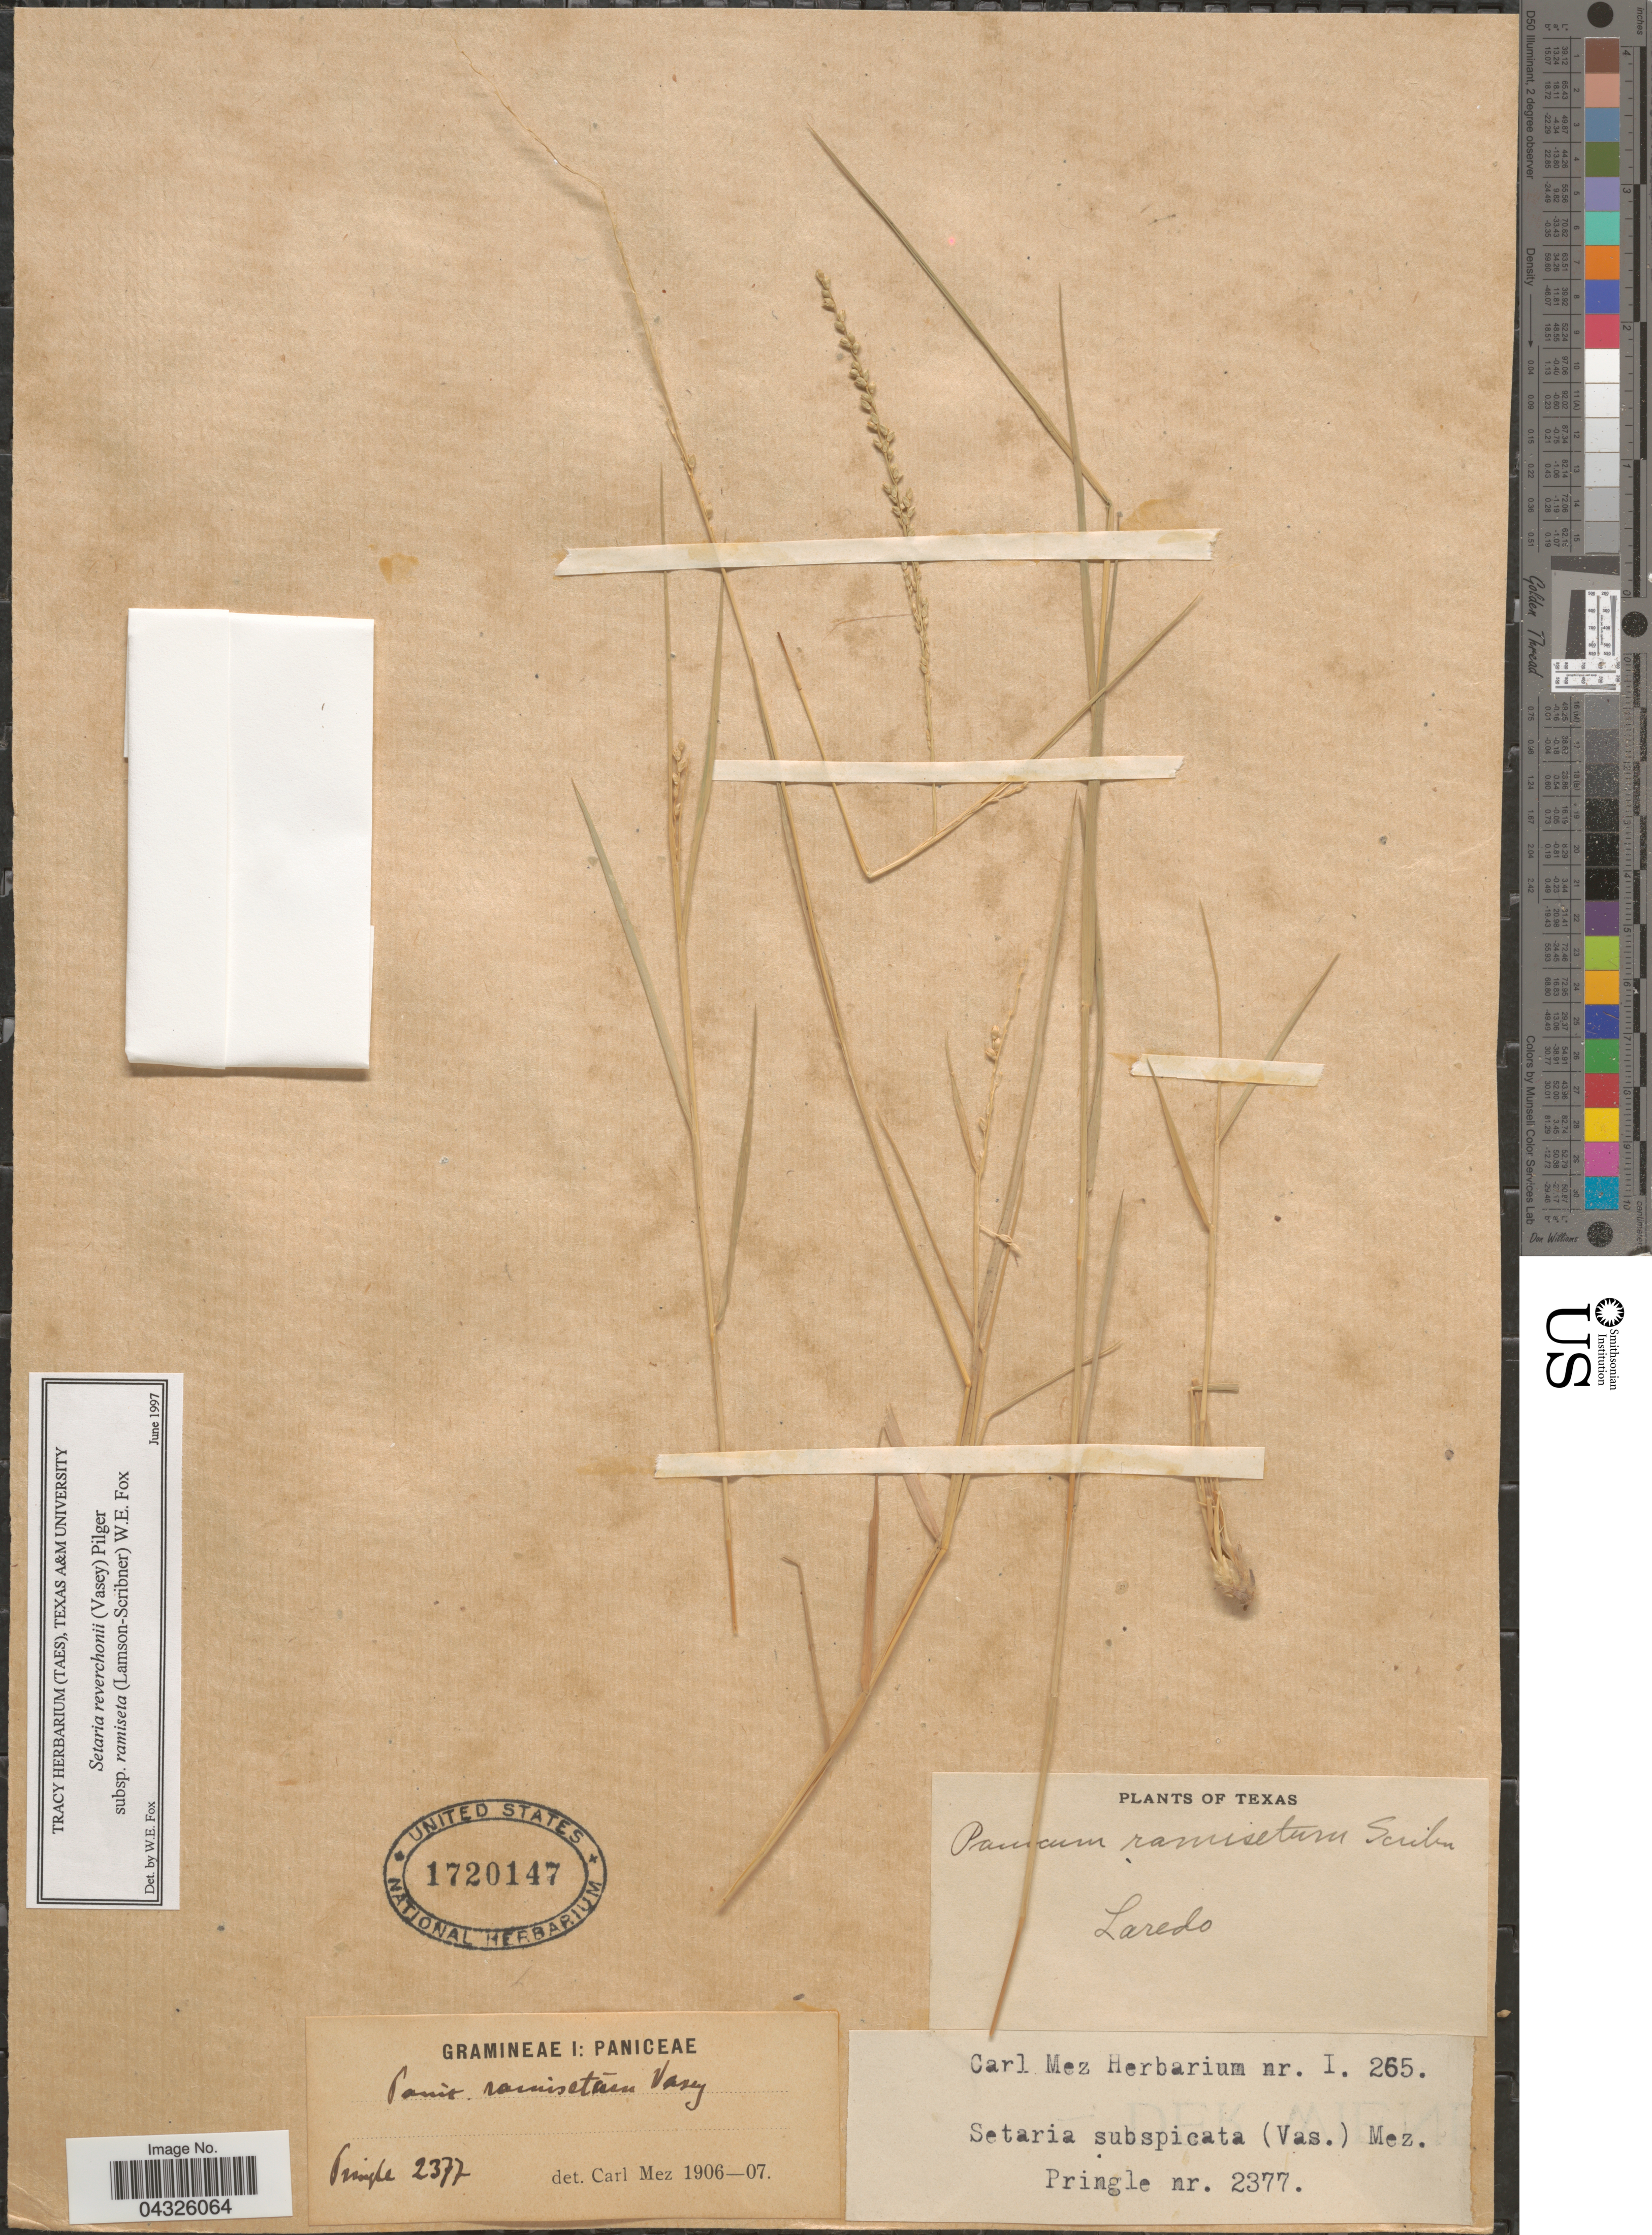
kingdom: Plantae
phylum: Tracheophyta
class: Liliopsida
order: Poales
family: Poaceae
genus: Setaria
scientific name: Setaria reverchonii subsp. ramiseta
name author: (Scribn.) W.E. Fox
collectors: -- Pringle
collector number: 2377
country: United States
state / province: Texas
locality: Laredo.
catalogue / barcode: US 1720147